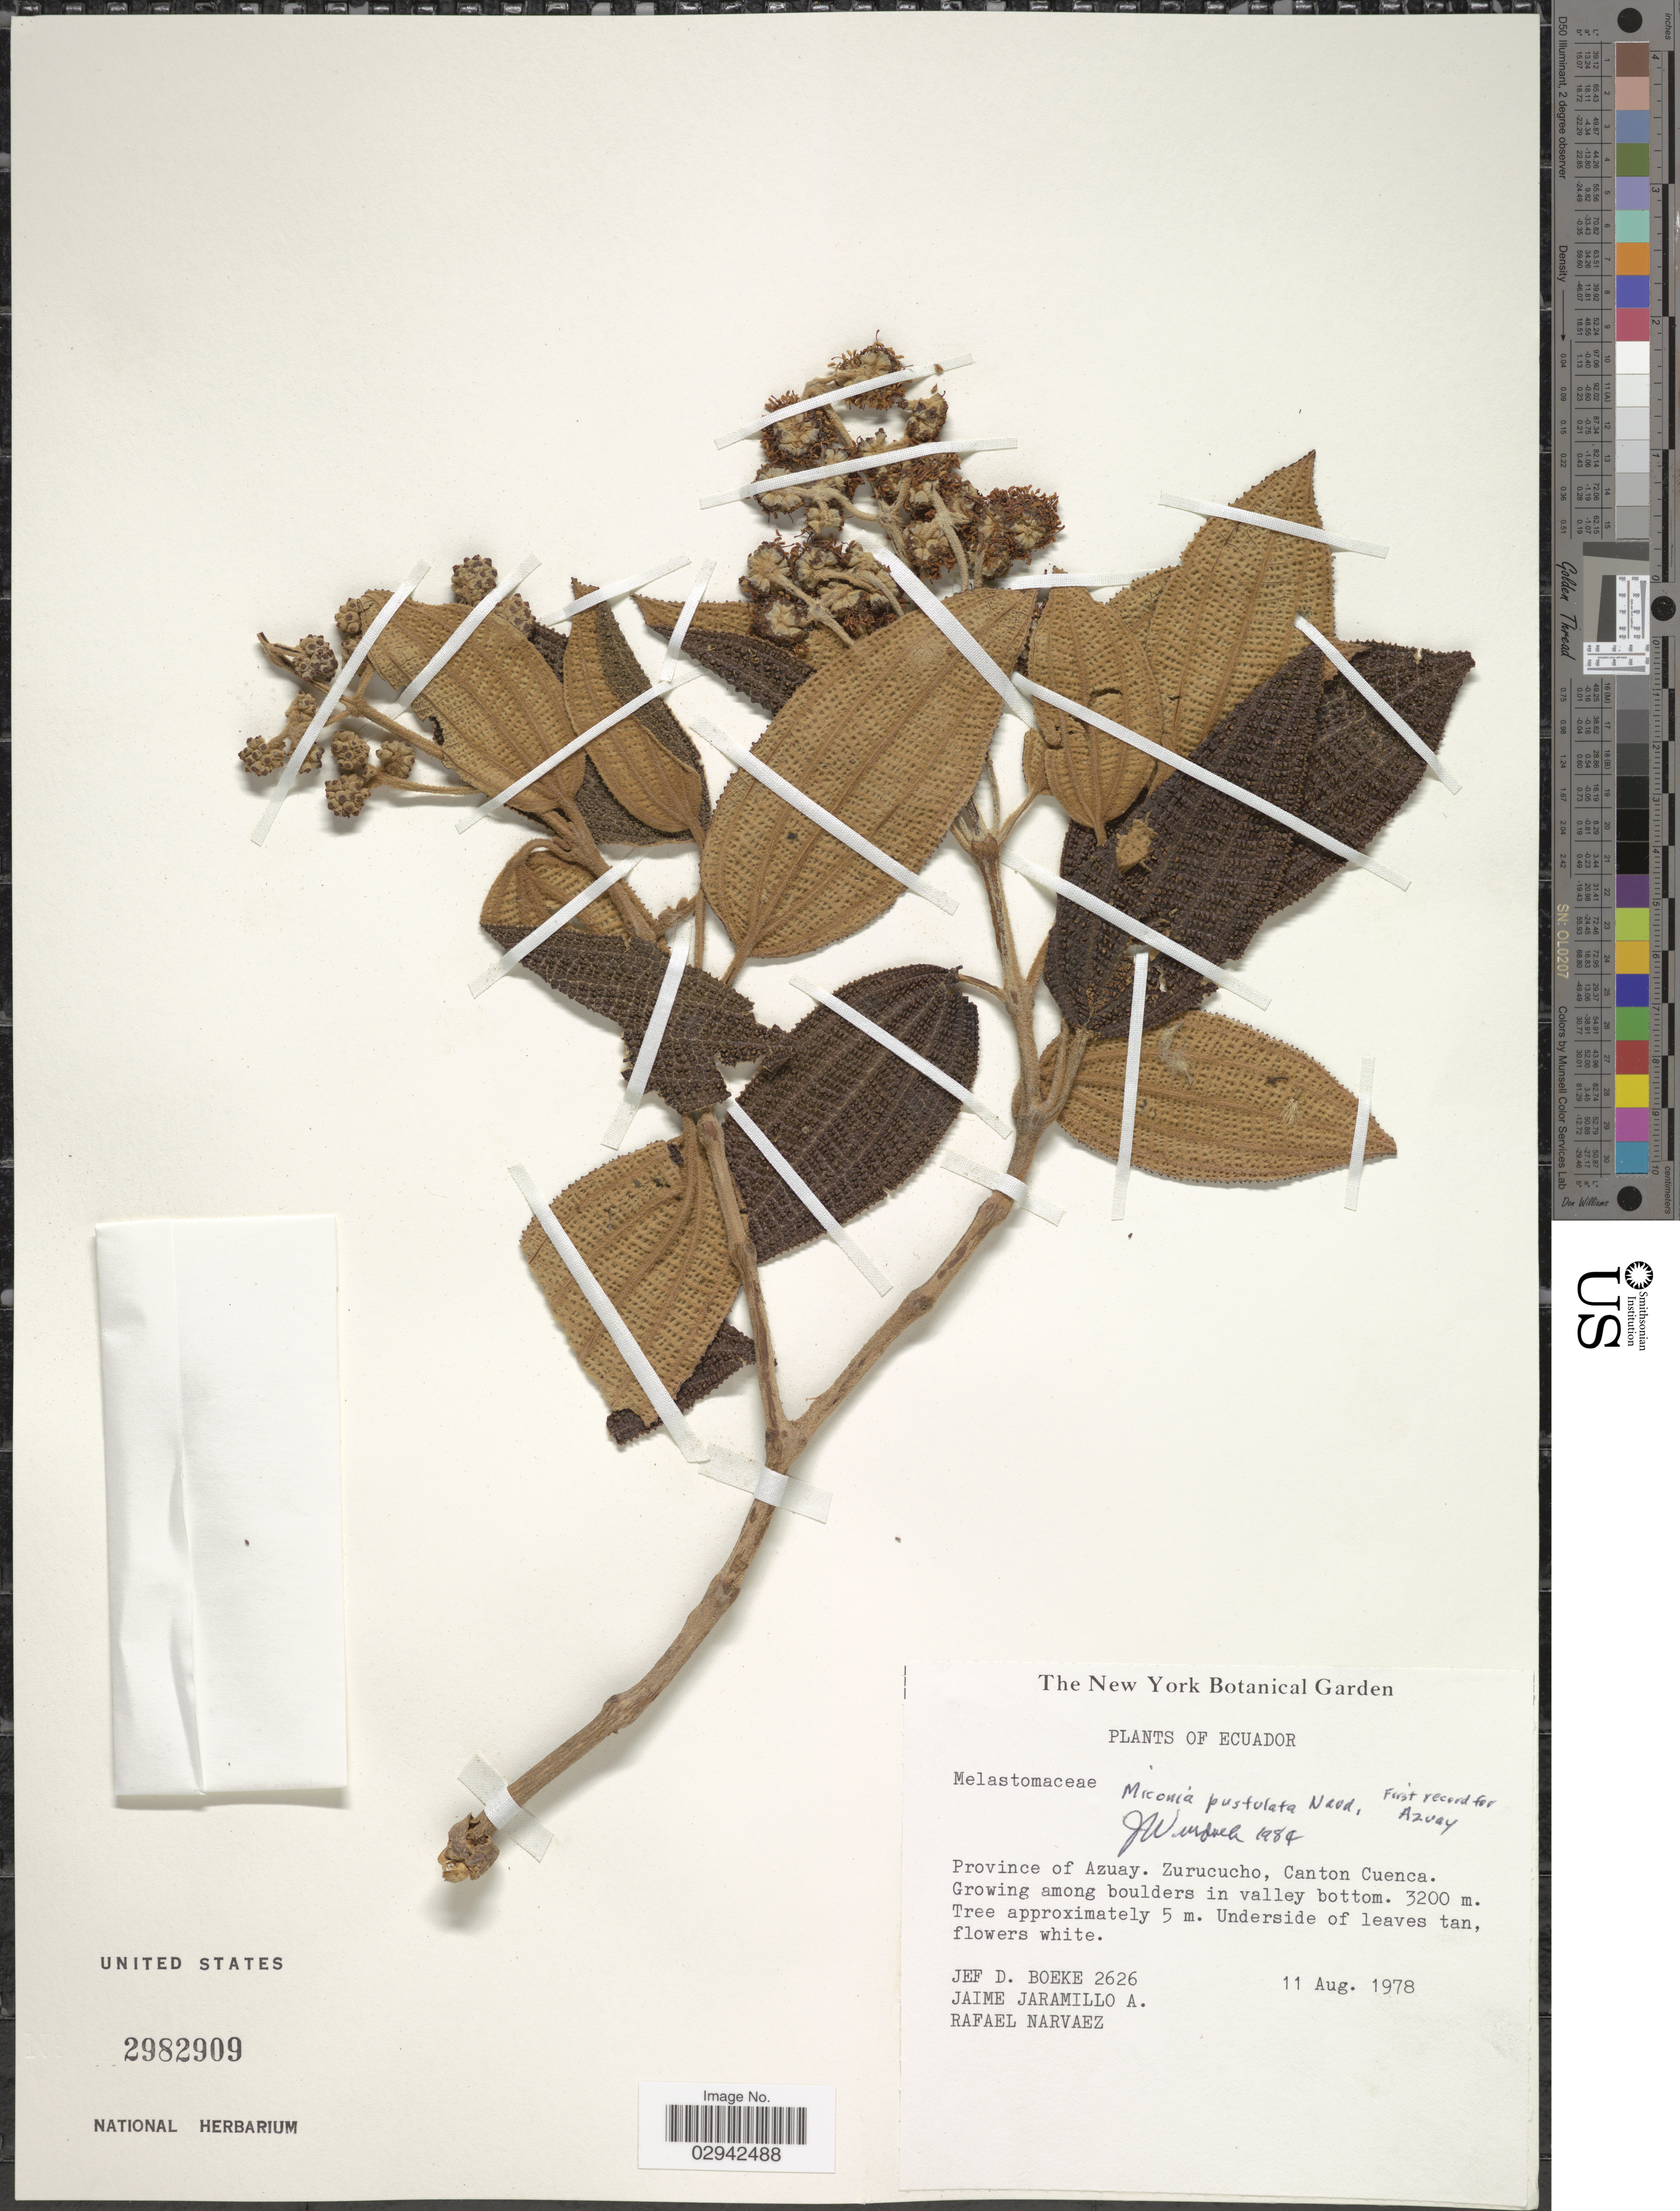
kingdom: Plantae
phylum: Tracheophyta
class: Magnoliopsida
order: Myrtales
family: Melastomataceae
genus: Miconia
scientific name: Miconia pustulata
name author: Naudin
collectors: J. Boeke, J. Jaramillo & R. Narváez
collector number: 2626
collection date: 1978-08-11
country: Ecuador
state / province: Azuay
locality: Province of Azuay, Zurucucho, Canton Cuenca.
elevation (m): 3200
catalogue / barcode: US 2982909